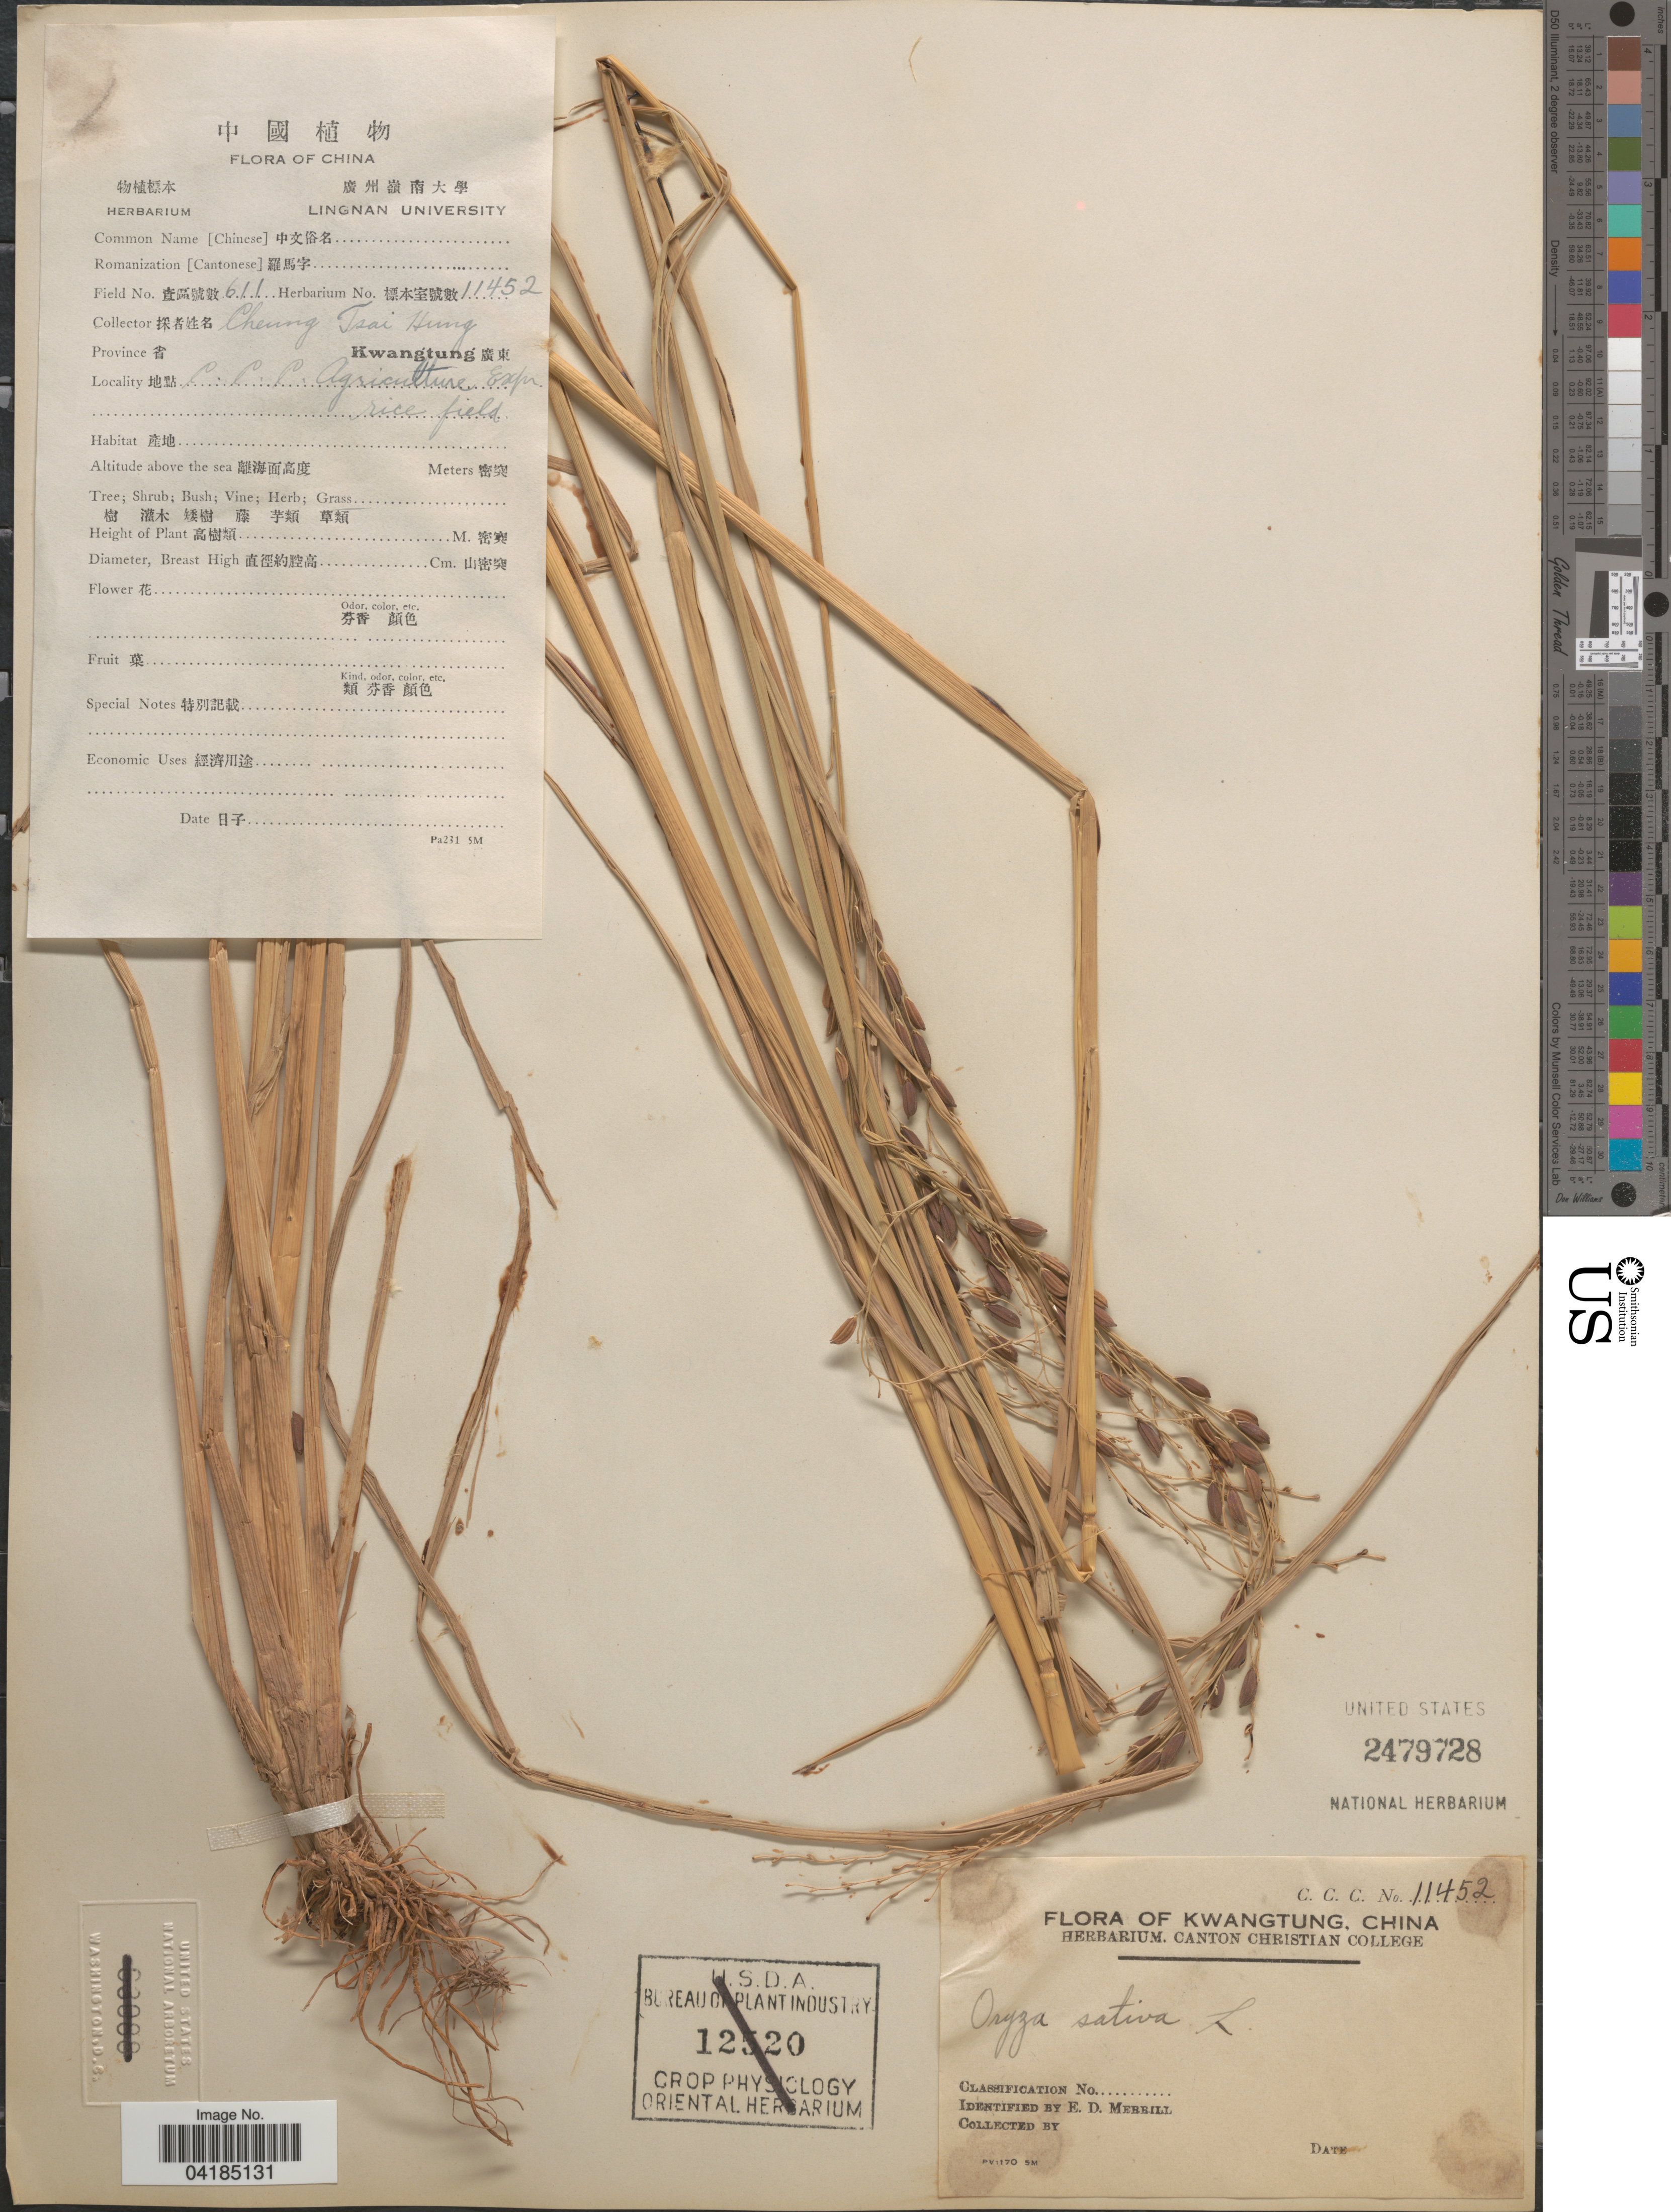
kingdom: Plantae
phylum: Tracheophyta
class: Liliopsida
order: Poales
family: Poaceae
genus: Oryza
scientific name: Oryza sativa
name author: L.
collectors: Cheung Tsai Hung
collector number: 611/11452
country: China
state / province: Guangdong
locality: Province Kwangtung. X. C.C.C. Agriculture Expr. rice field.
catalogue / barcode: US 2479728